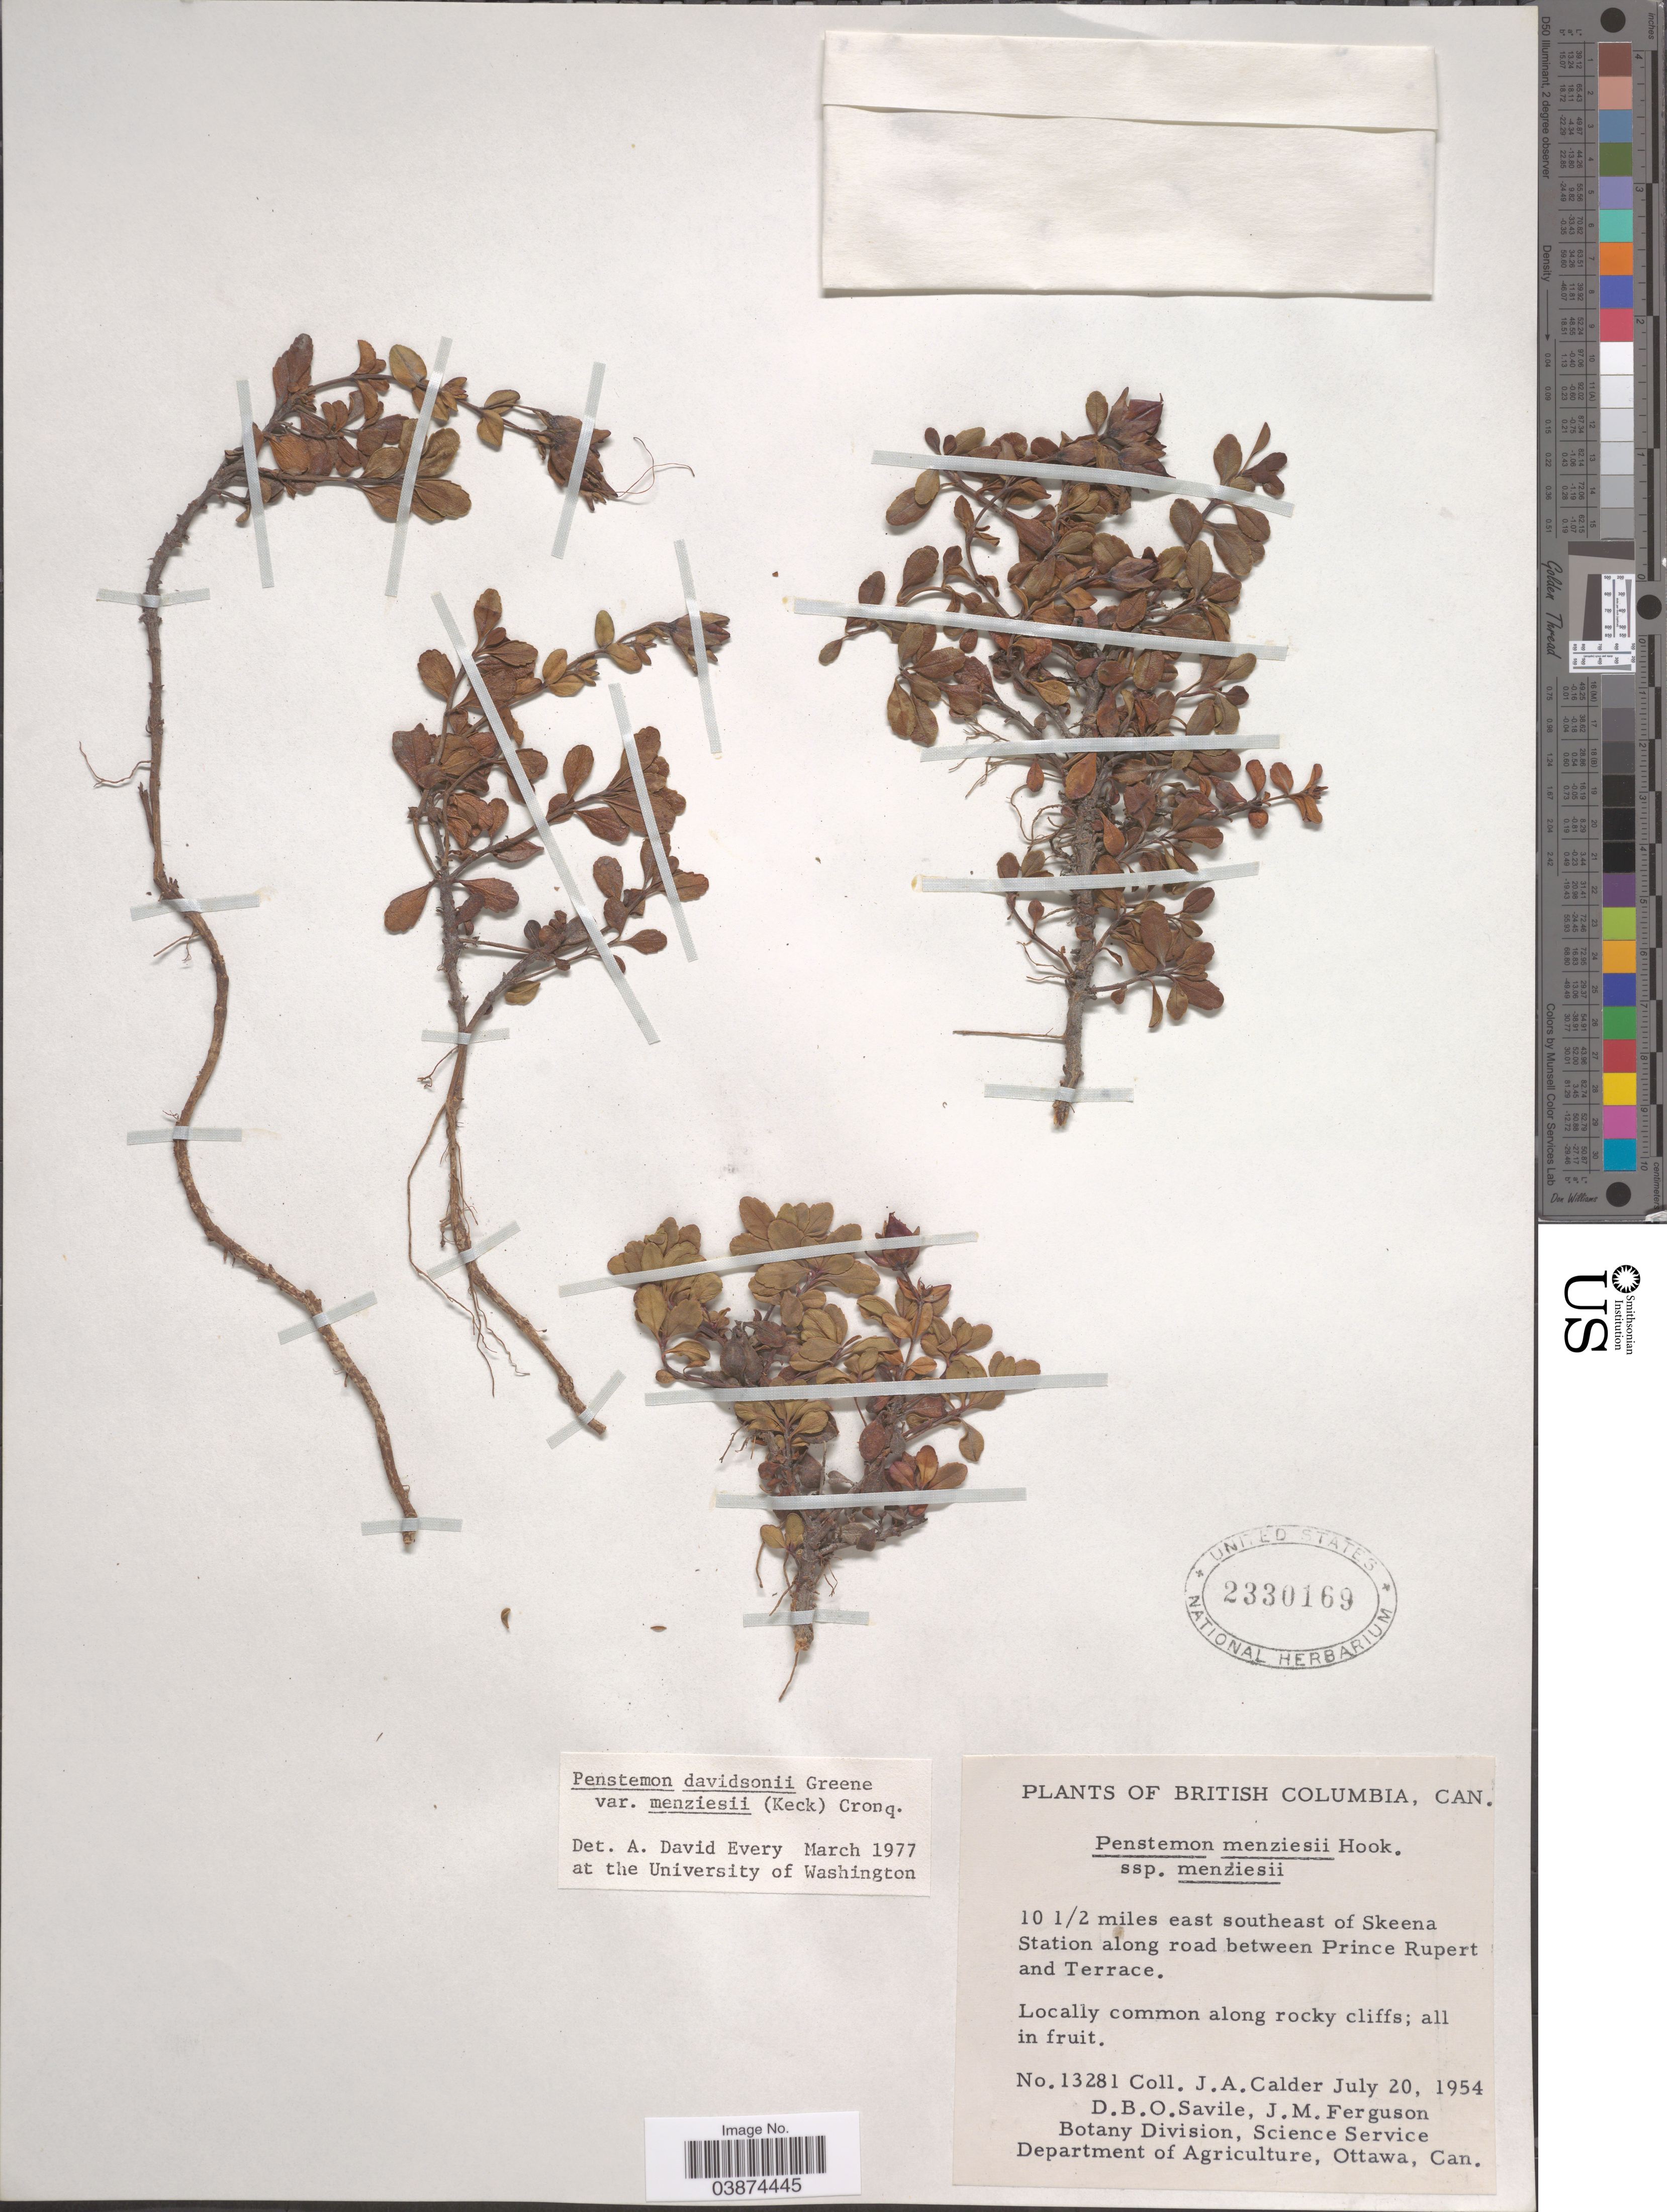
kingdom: Plantae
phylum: Tracheophyta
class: Magnoliopsida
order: Lamiales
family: Plantaginaceae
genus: Penstemon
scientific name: Penstemon davidsonii var. menziesii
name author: (D.D. Keck) Cronquist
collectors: J. A. Calder, D. Savile & J. M. Ferguson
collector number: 13281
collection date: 1954-07-20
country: Canada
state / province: British Columbia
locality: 10 1/2 miles east southeast of Skeena Station along road between Prince Rupert and Terrace.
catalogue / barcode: US 2330169